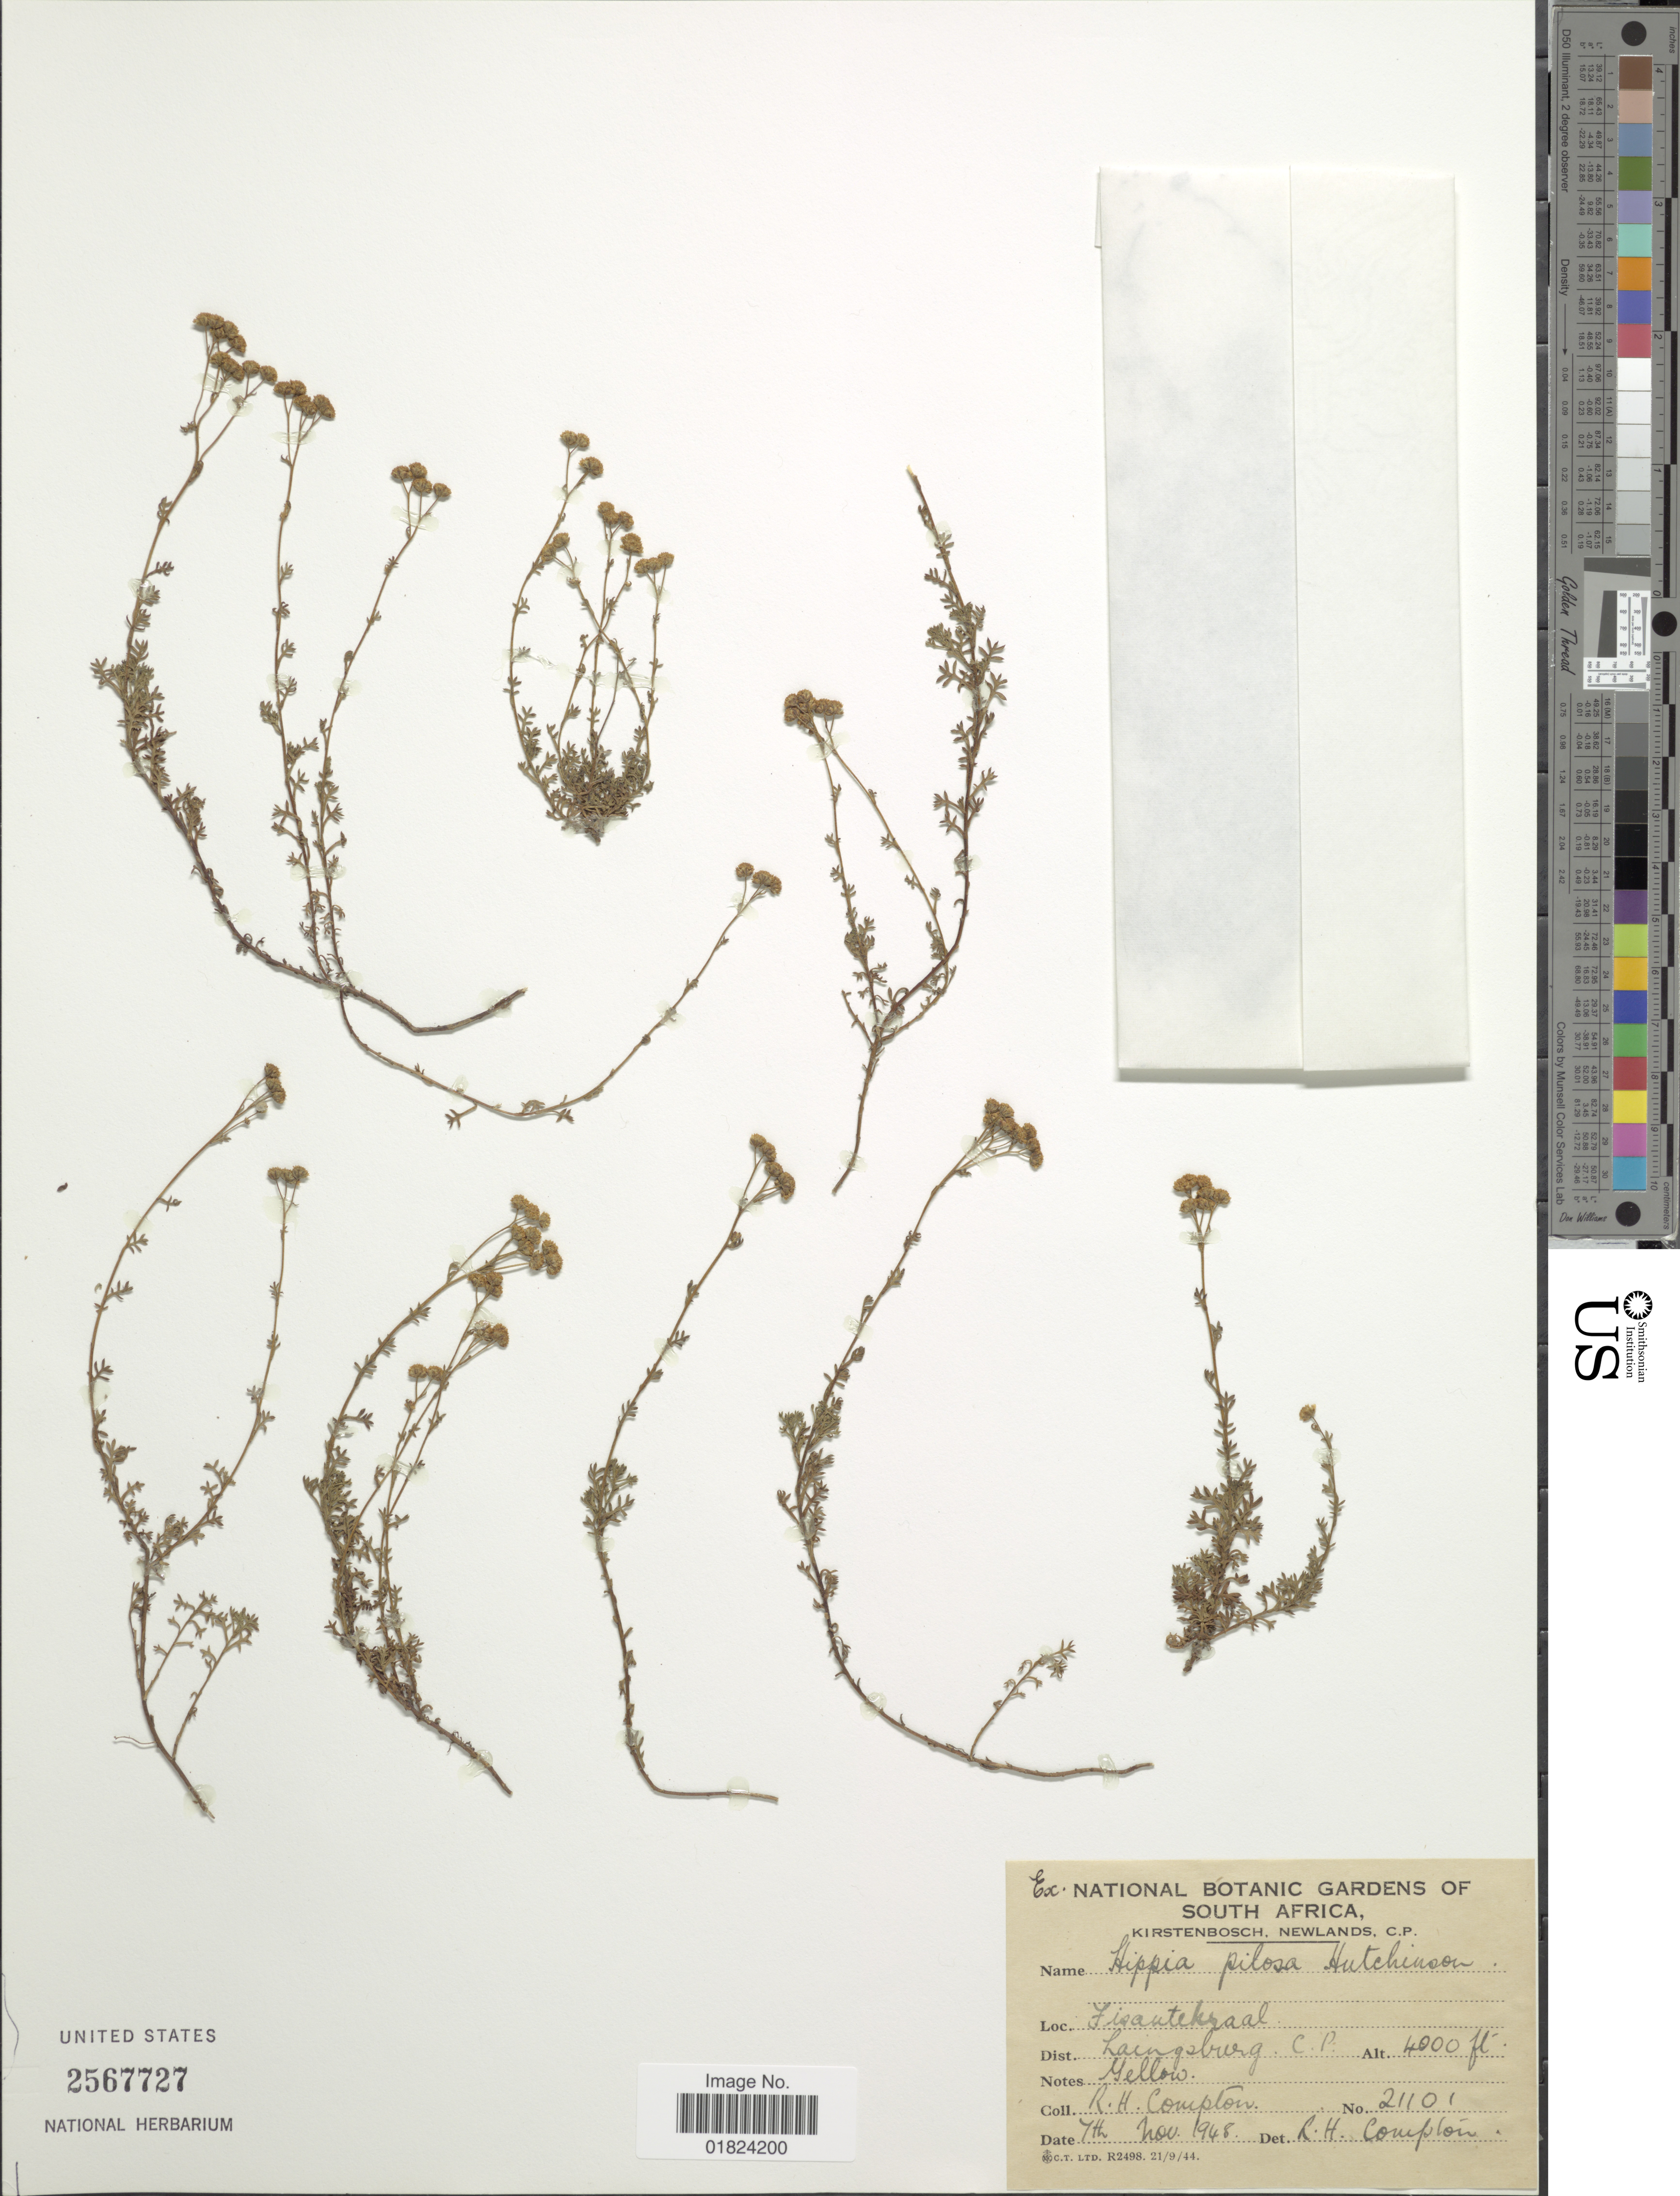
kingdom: Plantae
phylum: Tracheophyta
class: Magnoliopsida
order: Asterales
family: Asteraceae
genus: Hippia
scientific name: Hippia pilosa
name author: Druce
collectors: R. H. Compton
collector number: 21101*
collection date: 1948-11-07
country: South Africa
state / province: Western Cape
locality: Fisantekraal, Dist. Laingsburg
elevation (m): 1219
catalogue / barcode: US 2567727